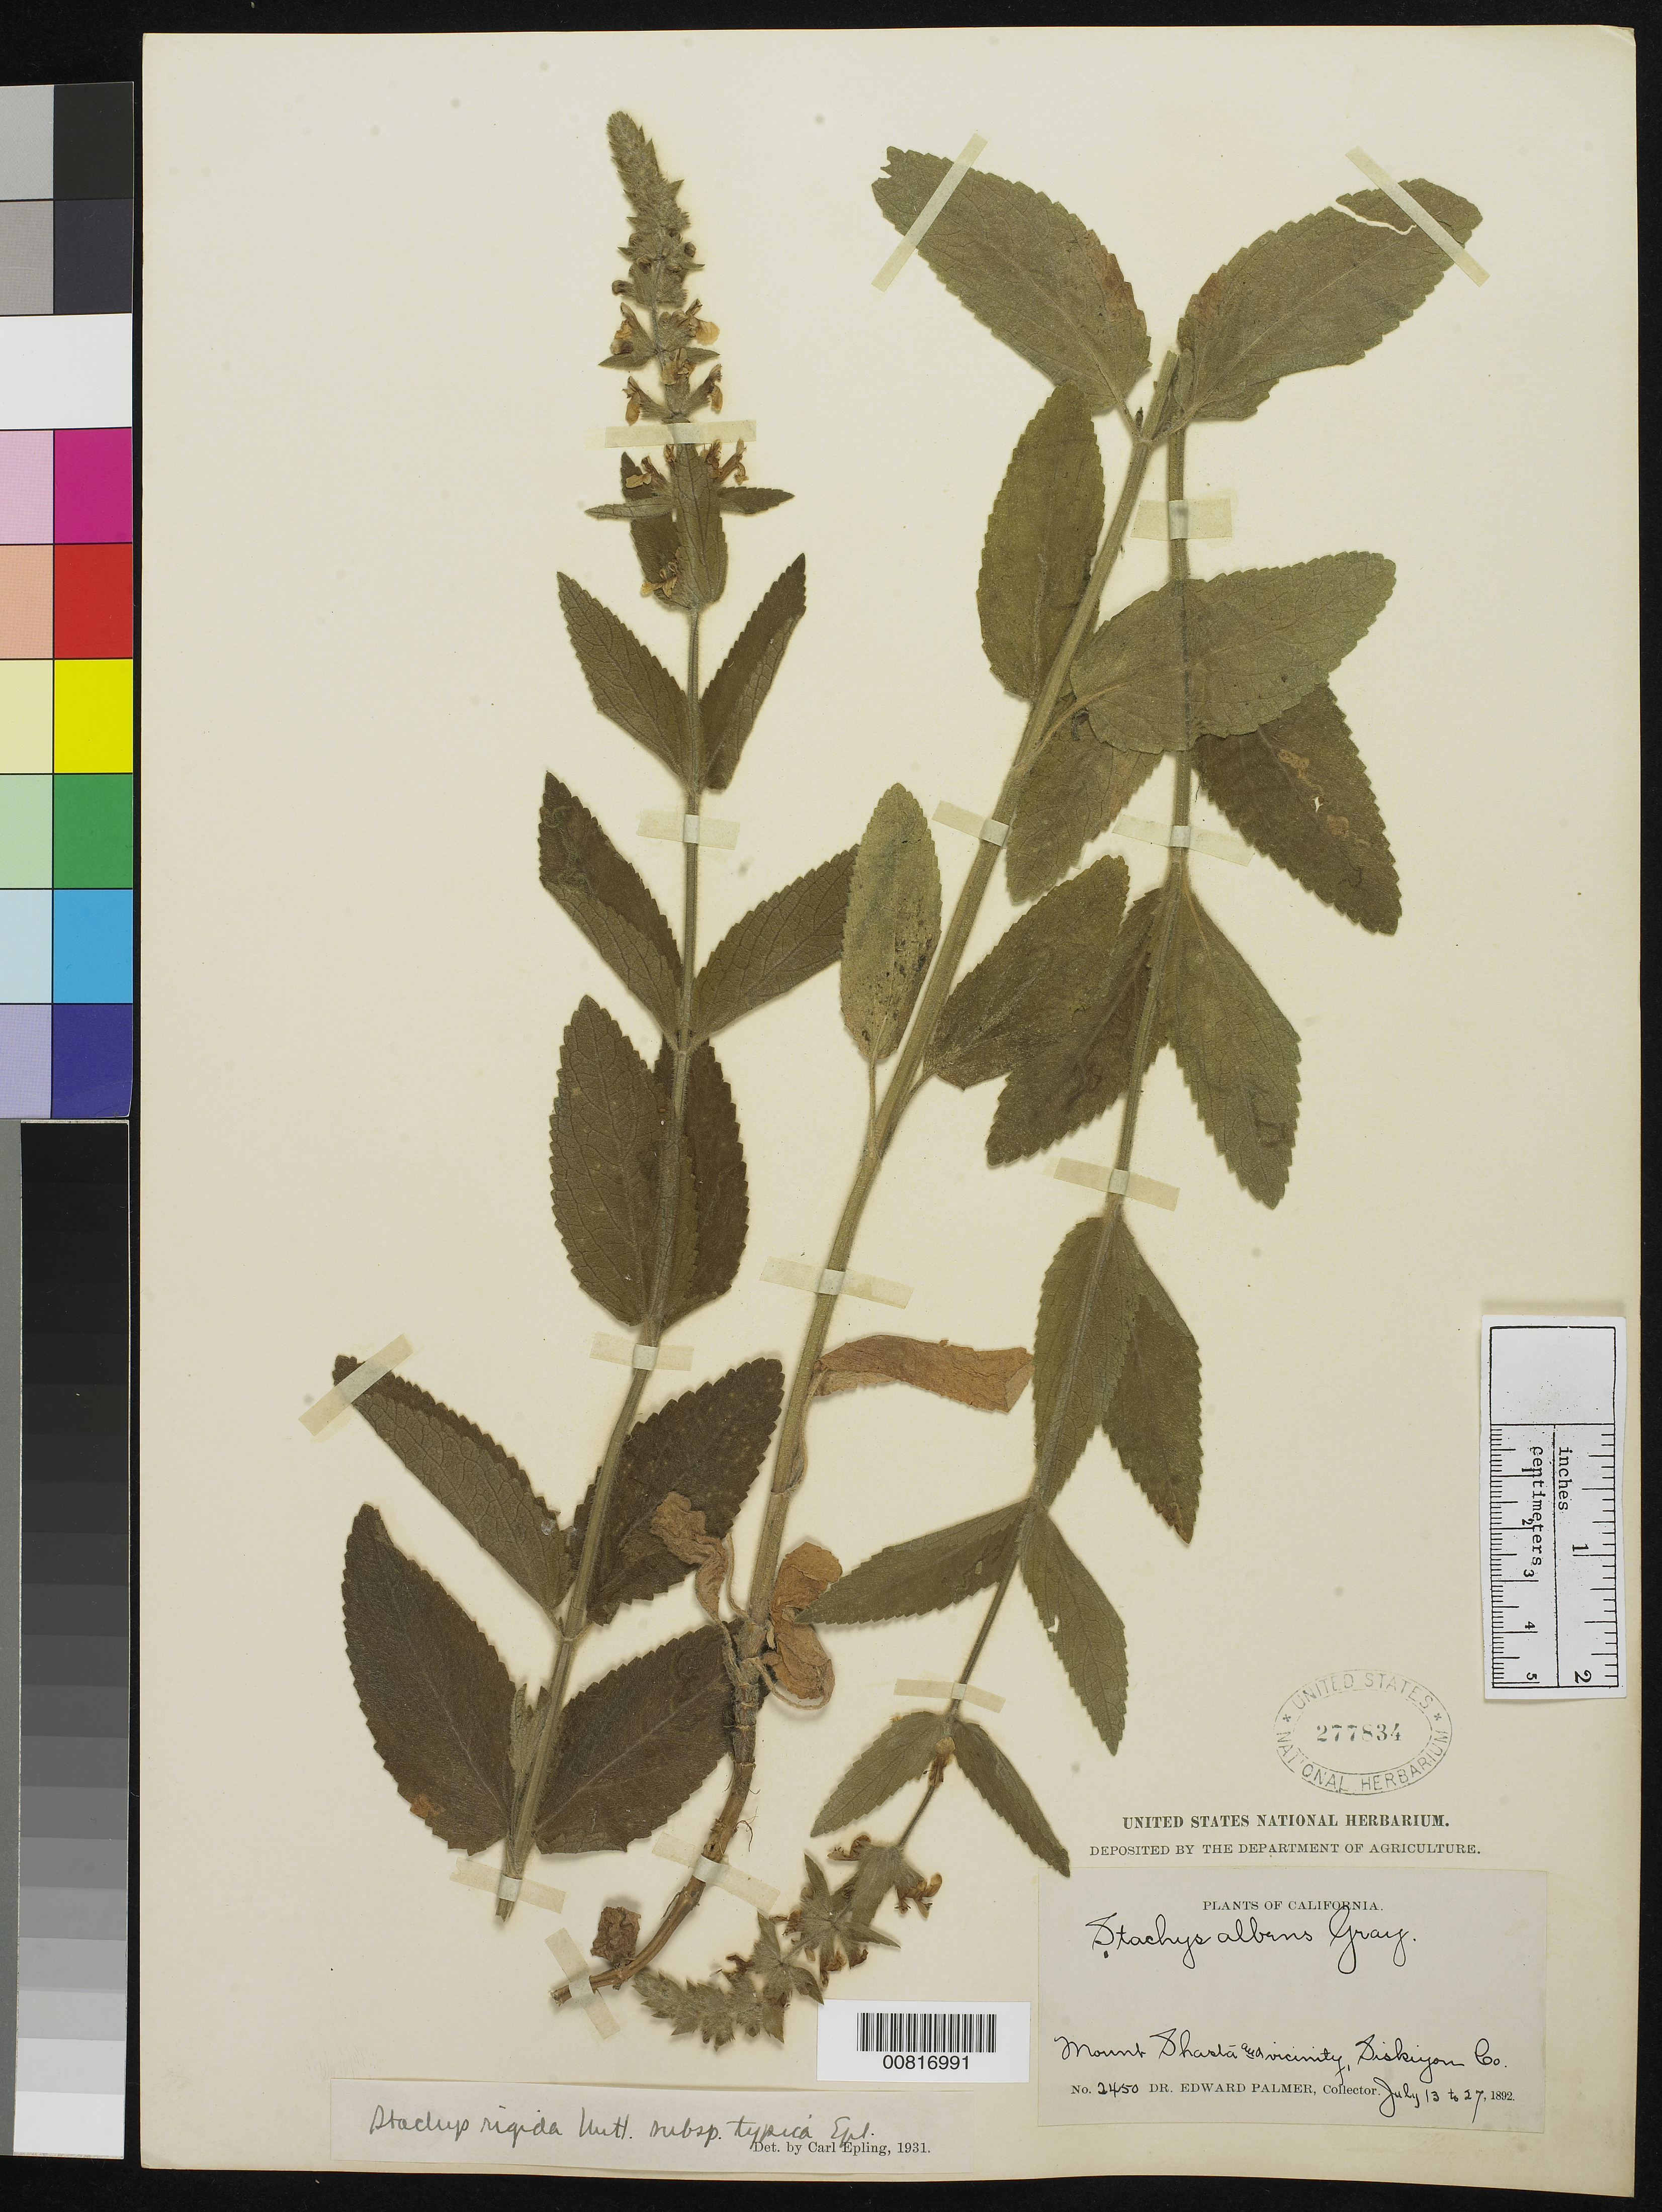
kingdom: Plantae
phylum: Tracheophyta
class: Magnoliopsida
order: Lamiales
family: Lamiaceae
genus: Stachys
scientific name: Stachys rigida subsp. typica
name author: Epling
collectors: E. Palmer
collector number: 2450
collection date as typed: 13 Jul 1892 to 27 Jul 1892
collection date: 1892-07-13/1892-07-27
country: United States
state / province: California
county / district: Siskiyou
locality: Mount Shasta and vicinity, Siskiyou County, California.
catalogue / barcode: US 277834